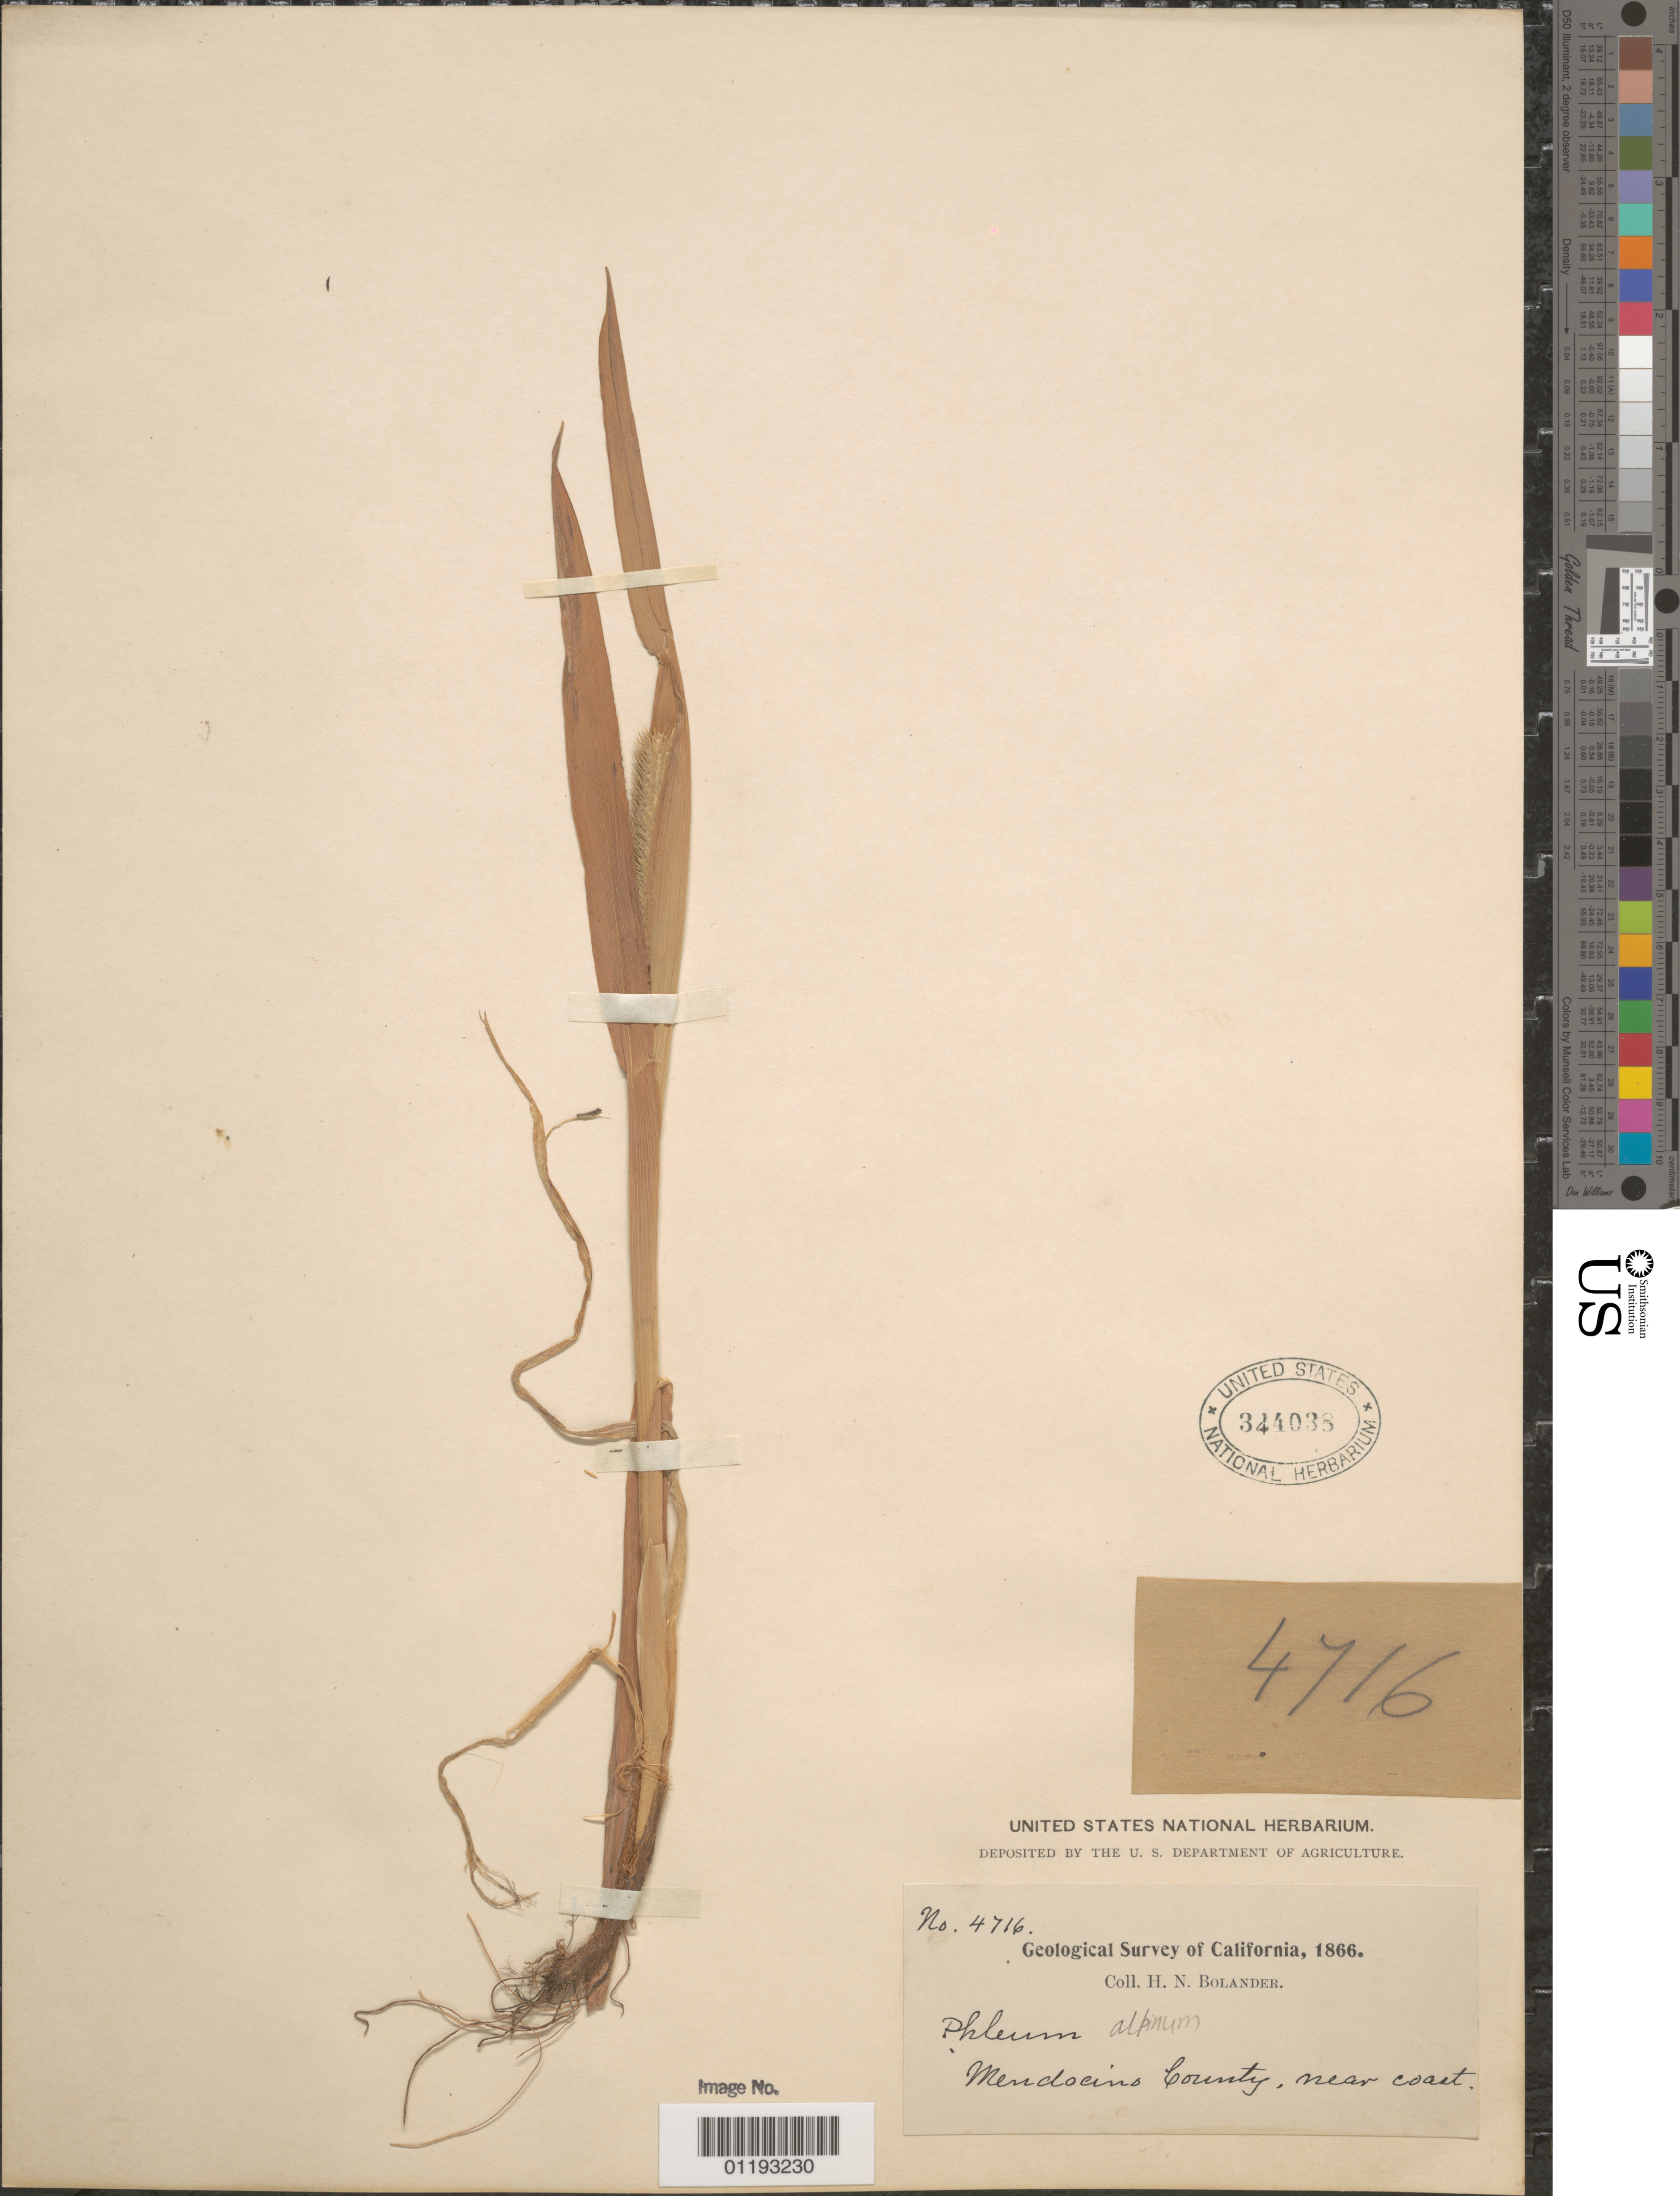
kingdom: Plantae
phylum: Tracheophyta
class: Liliopsida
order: Poales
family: Poaceae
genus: Phleum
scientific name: Phleum alpinum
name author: L.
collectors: H. Bolander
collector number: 4716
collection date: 1866-05-10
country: United States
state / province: California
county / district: Mendocino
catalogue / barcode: US 344038